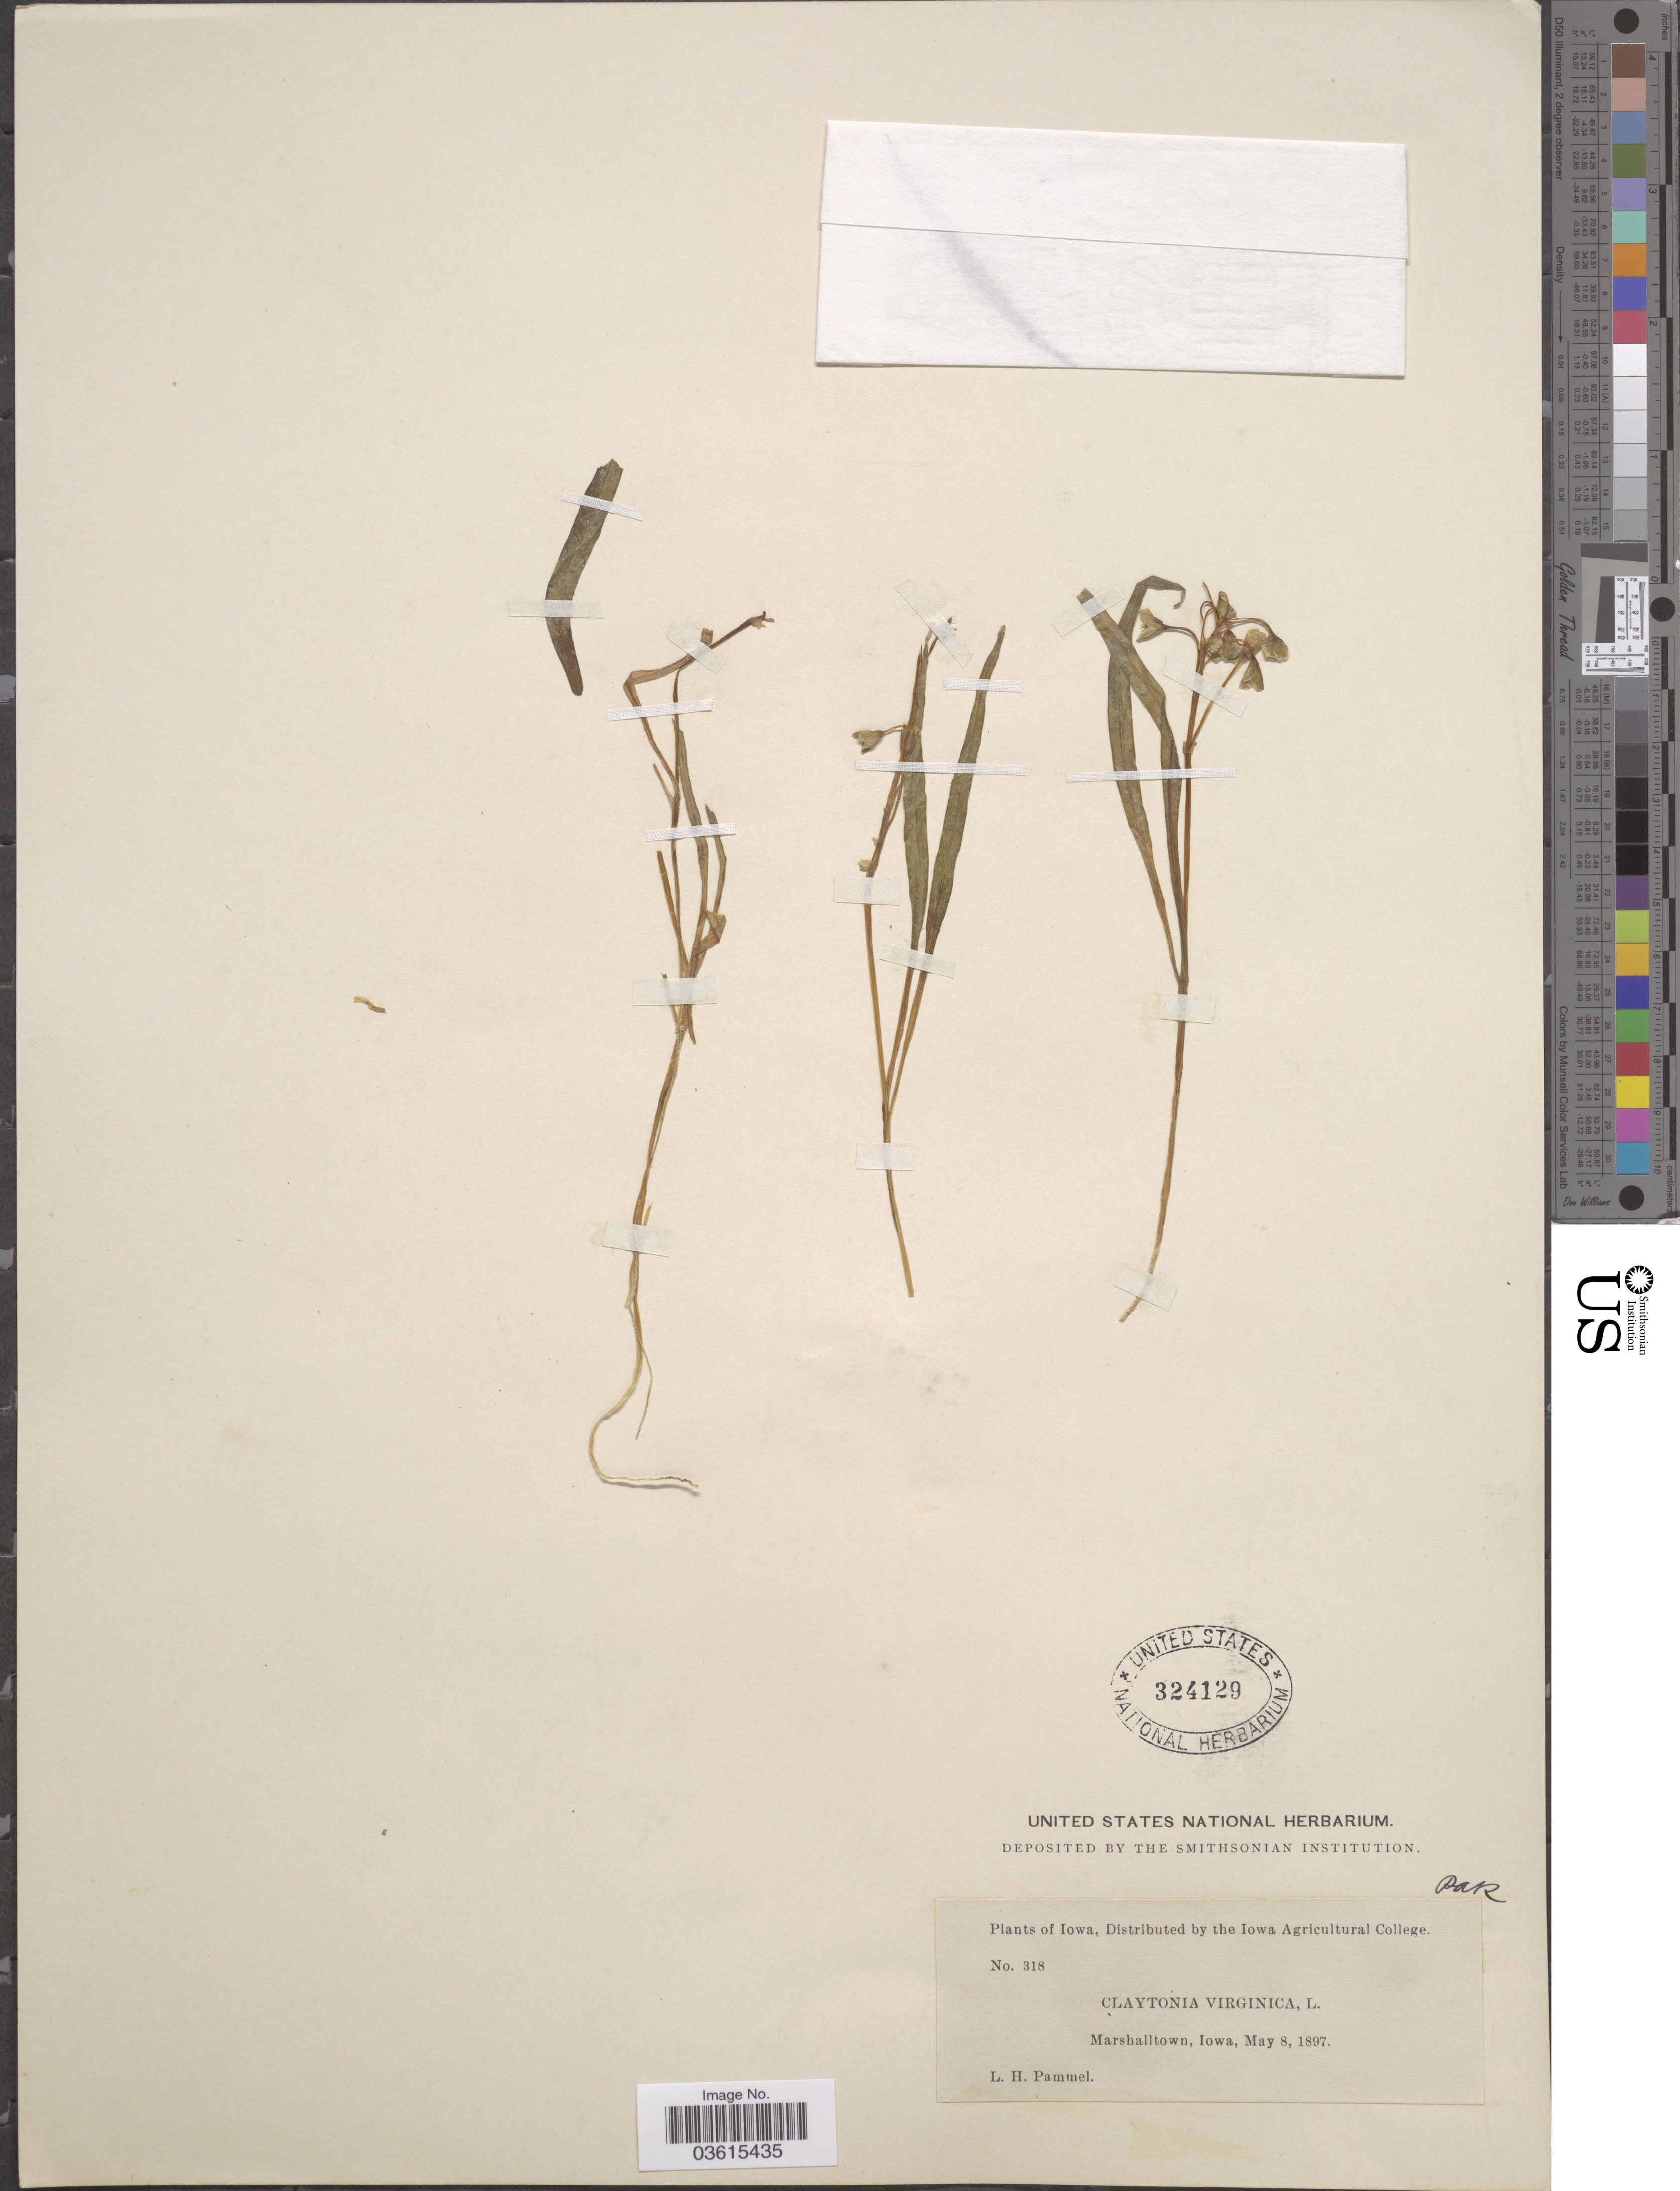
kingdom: Plantae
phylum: Tracheophyta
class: Magnoliopsida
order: Caryophyllales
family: Montiaceae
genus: Claytonia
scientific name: Claytonia virginica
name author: L.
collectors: L. Pammel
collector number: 318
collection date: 1897-05-08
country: United States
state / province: Iowa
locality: Marshalltown.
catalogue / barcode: US 324129